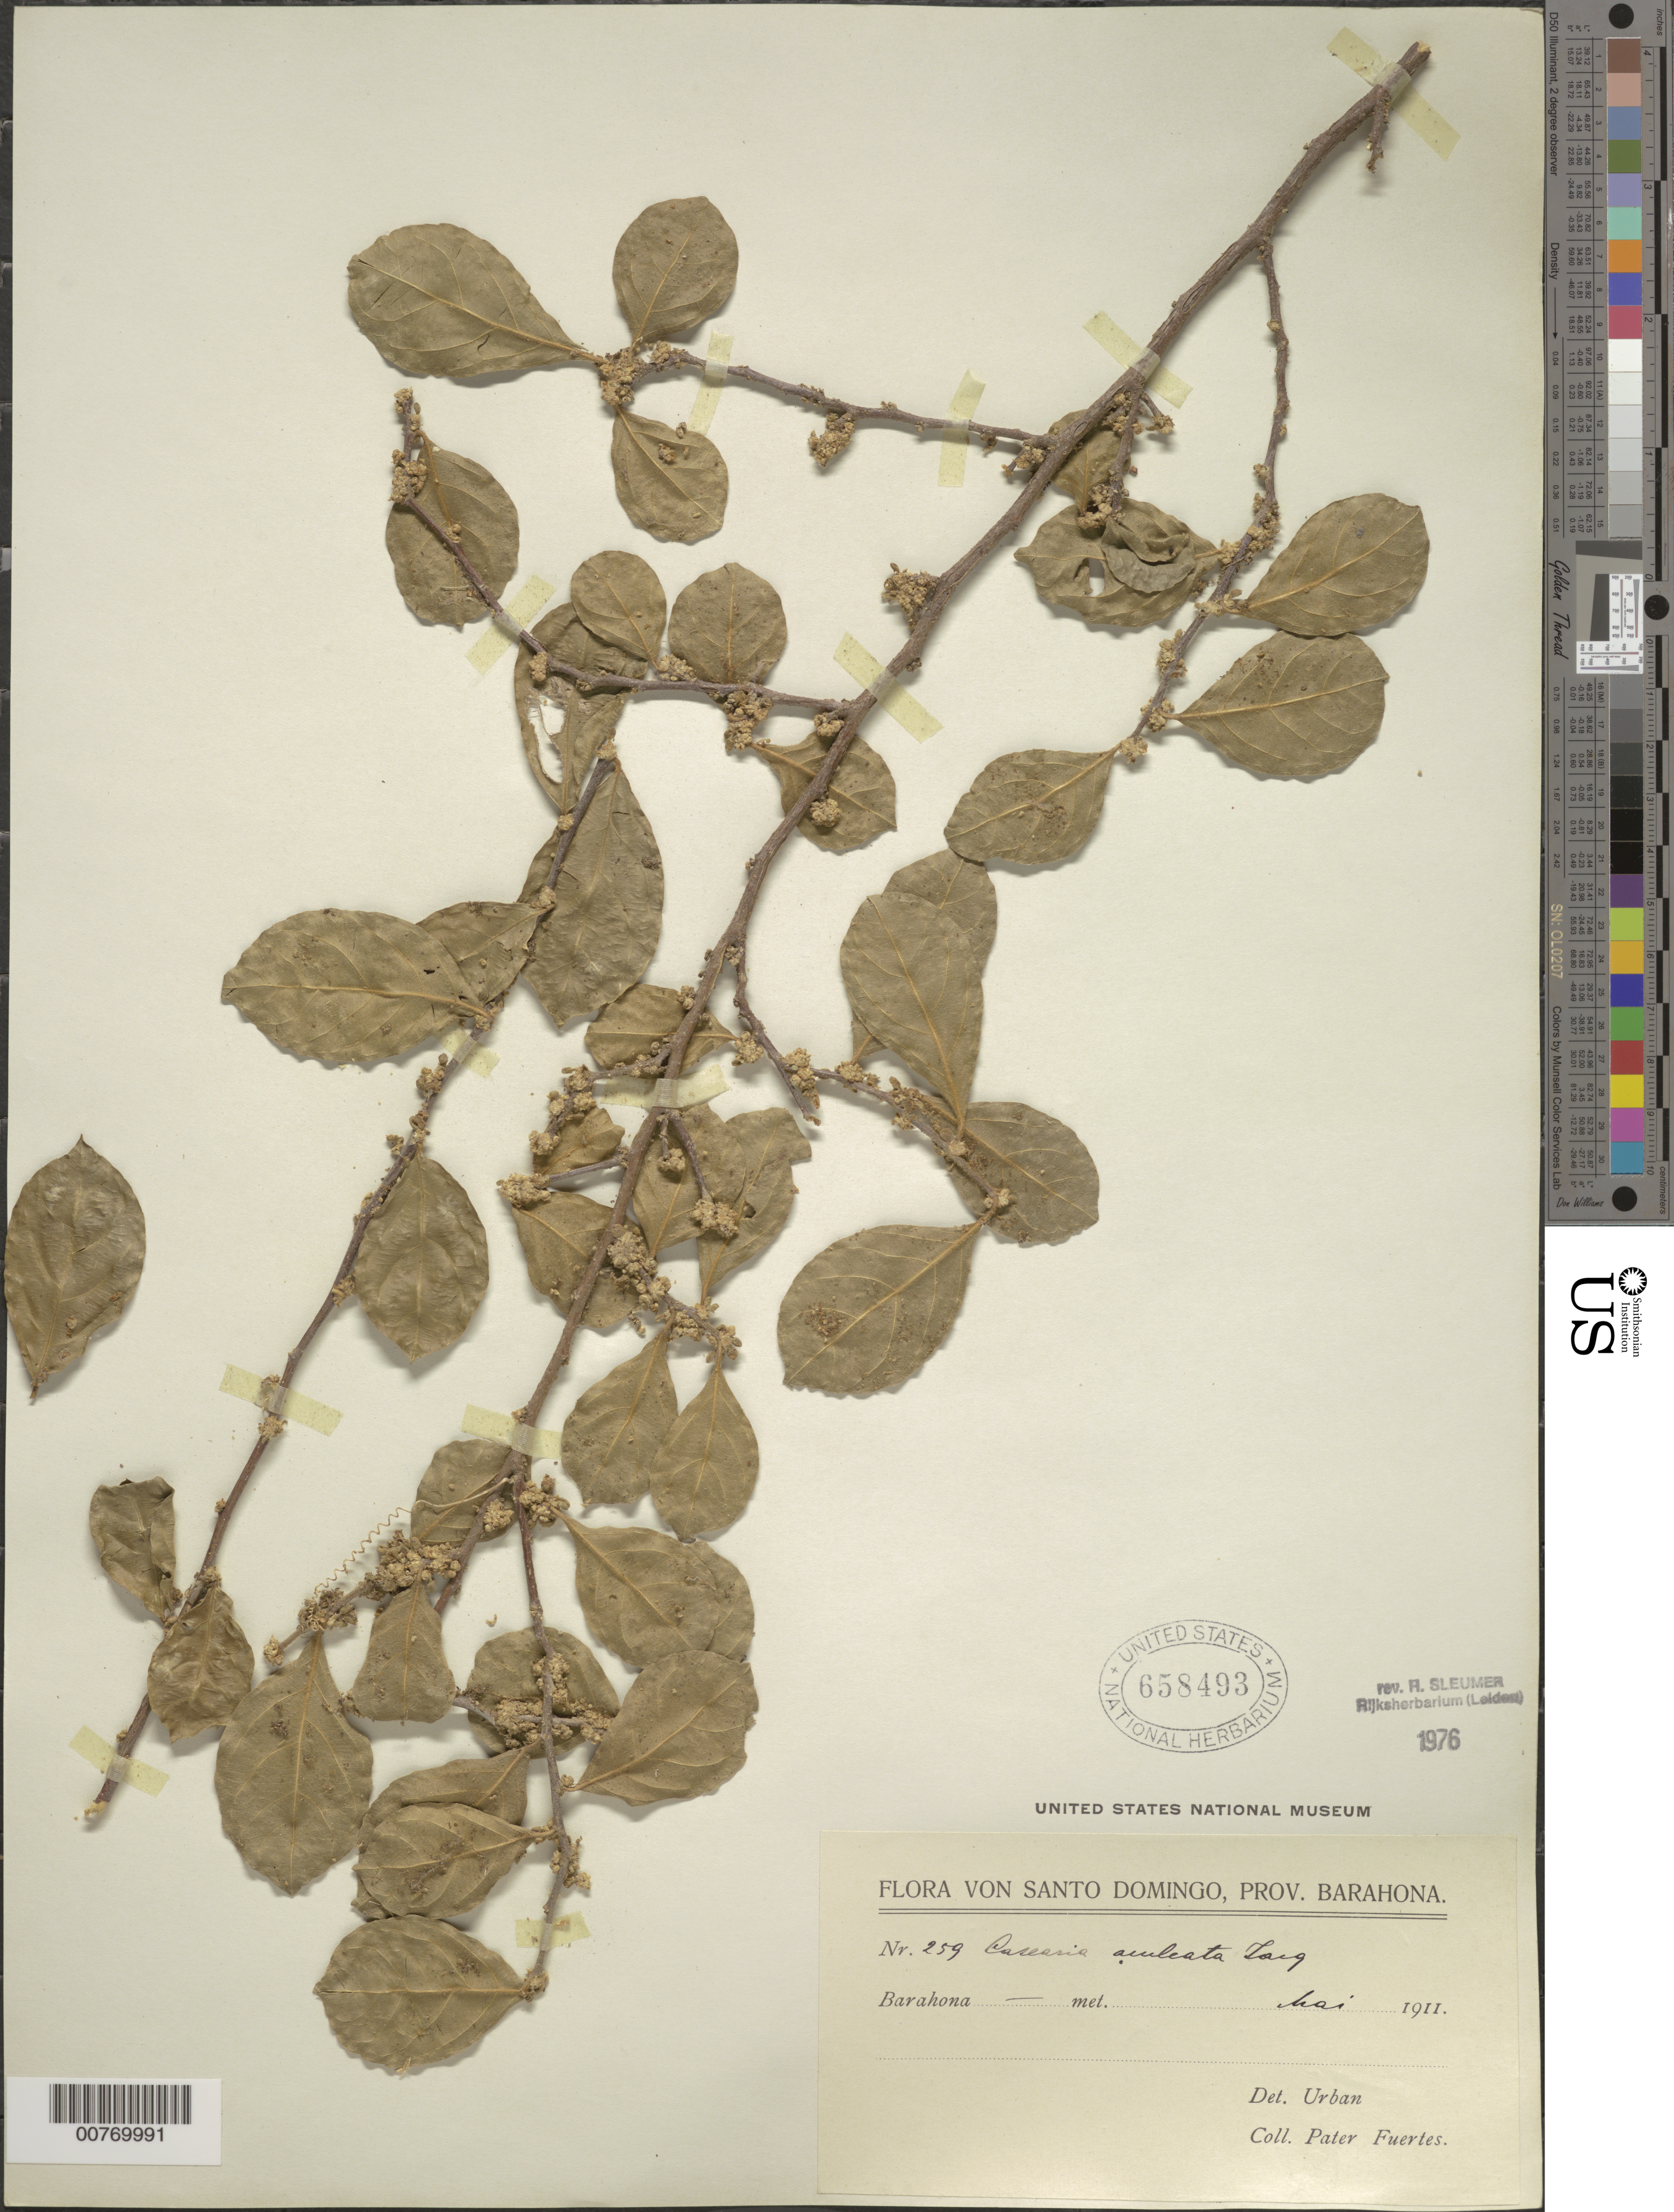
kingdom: Plantae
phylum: Tracheophyta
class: Magnoliopsida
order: Malpighiales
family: Salicaceae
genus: Casearia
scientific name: Casearia aculeata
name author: Jacq.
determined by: Sleumer, H. O.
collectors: M. D. Fuertes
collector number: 259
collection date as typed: Jan 1911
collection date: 1911-01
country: Dominican Republic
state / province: Barahona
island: Hispaniola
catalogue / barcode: US 658493